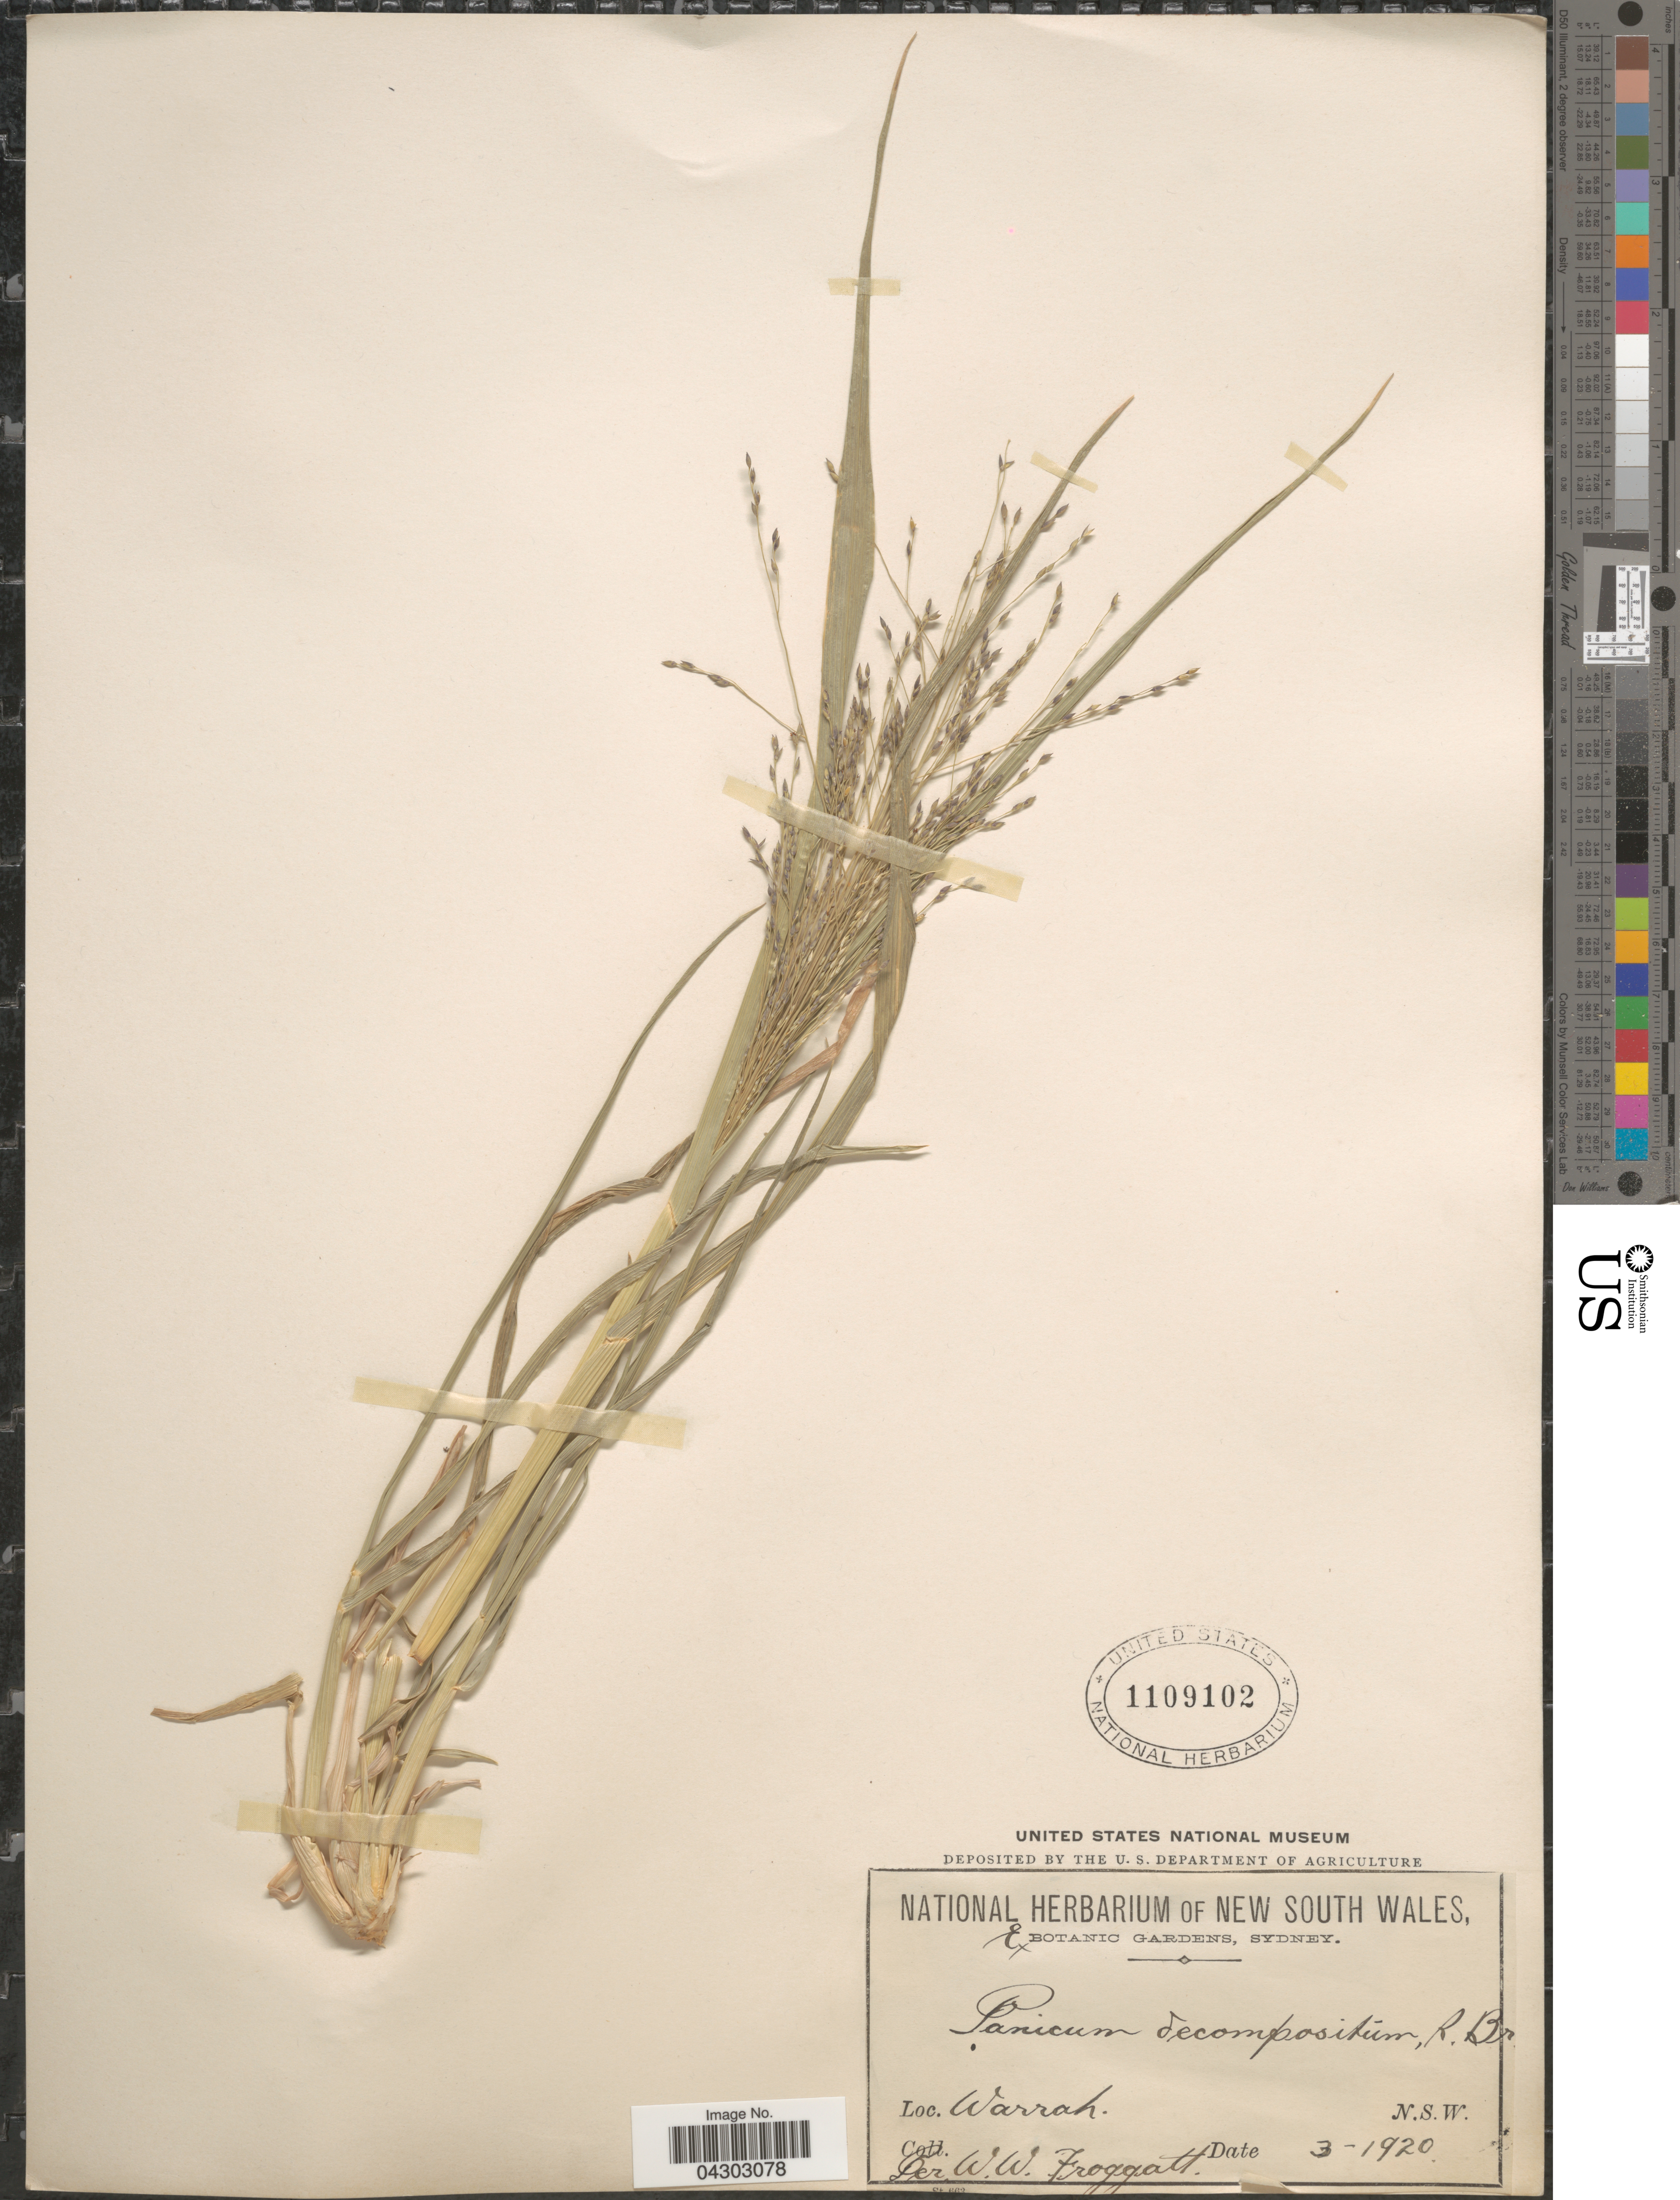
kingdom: Plantae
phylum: Tracheophyta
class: Liliopsida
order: Poales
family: Poaceae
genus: Panicum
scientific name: Panicum decompositum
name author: R. Br.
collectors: W. Froggott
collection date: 1920-03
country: Australia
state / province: New South Wales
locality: Warrah.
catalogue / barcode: US 1109102